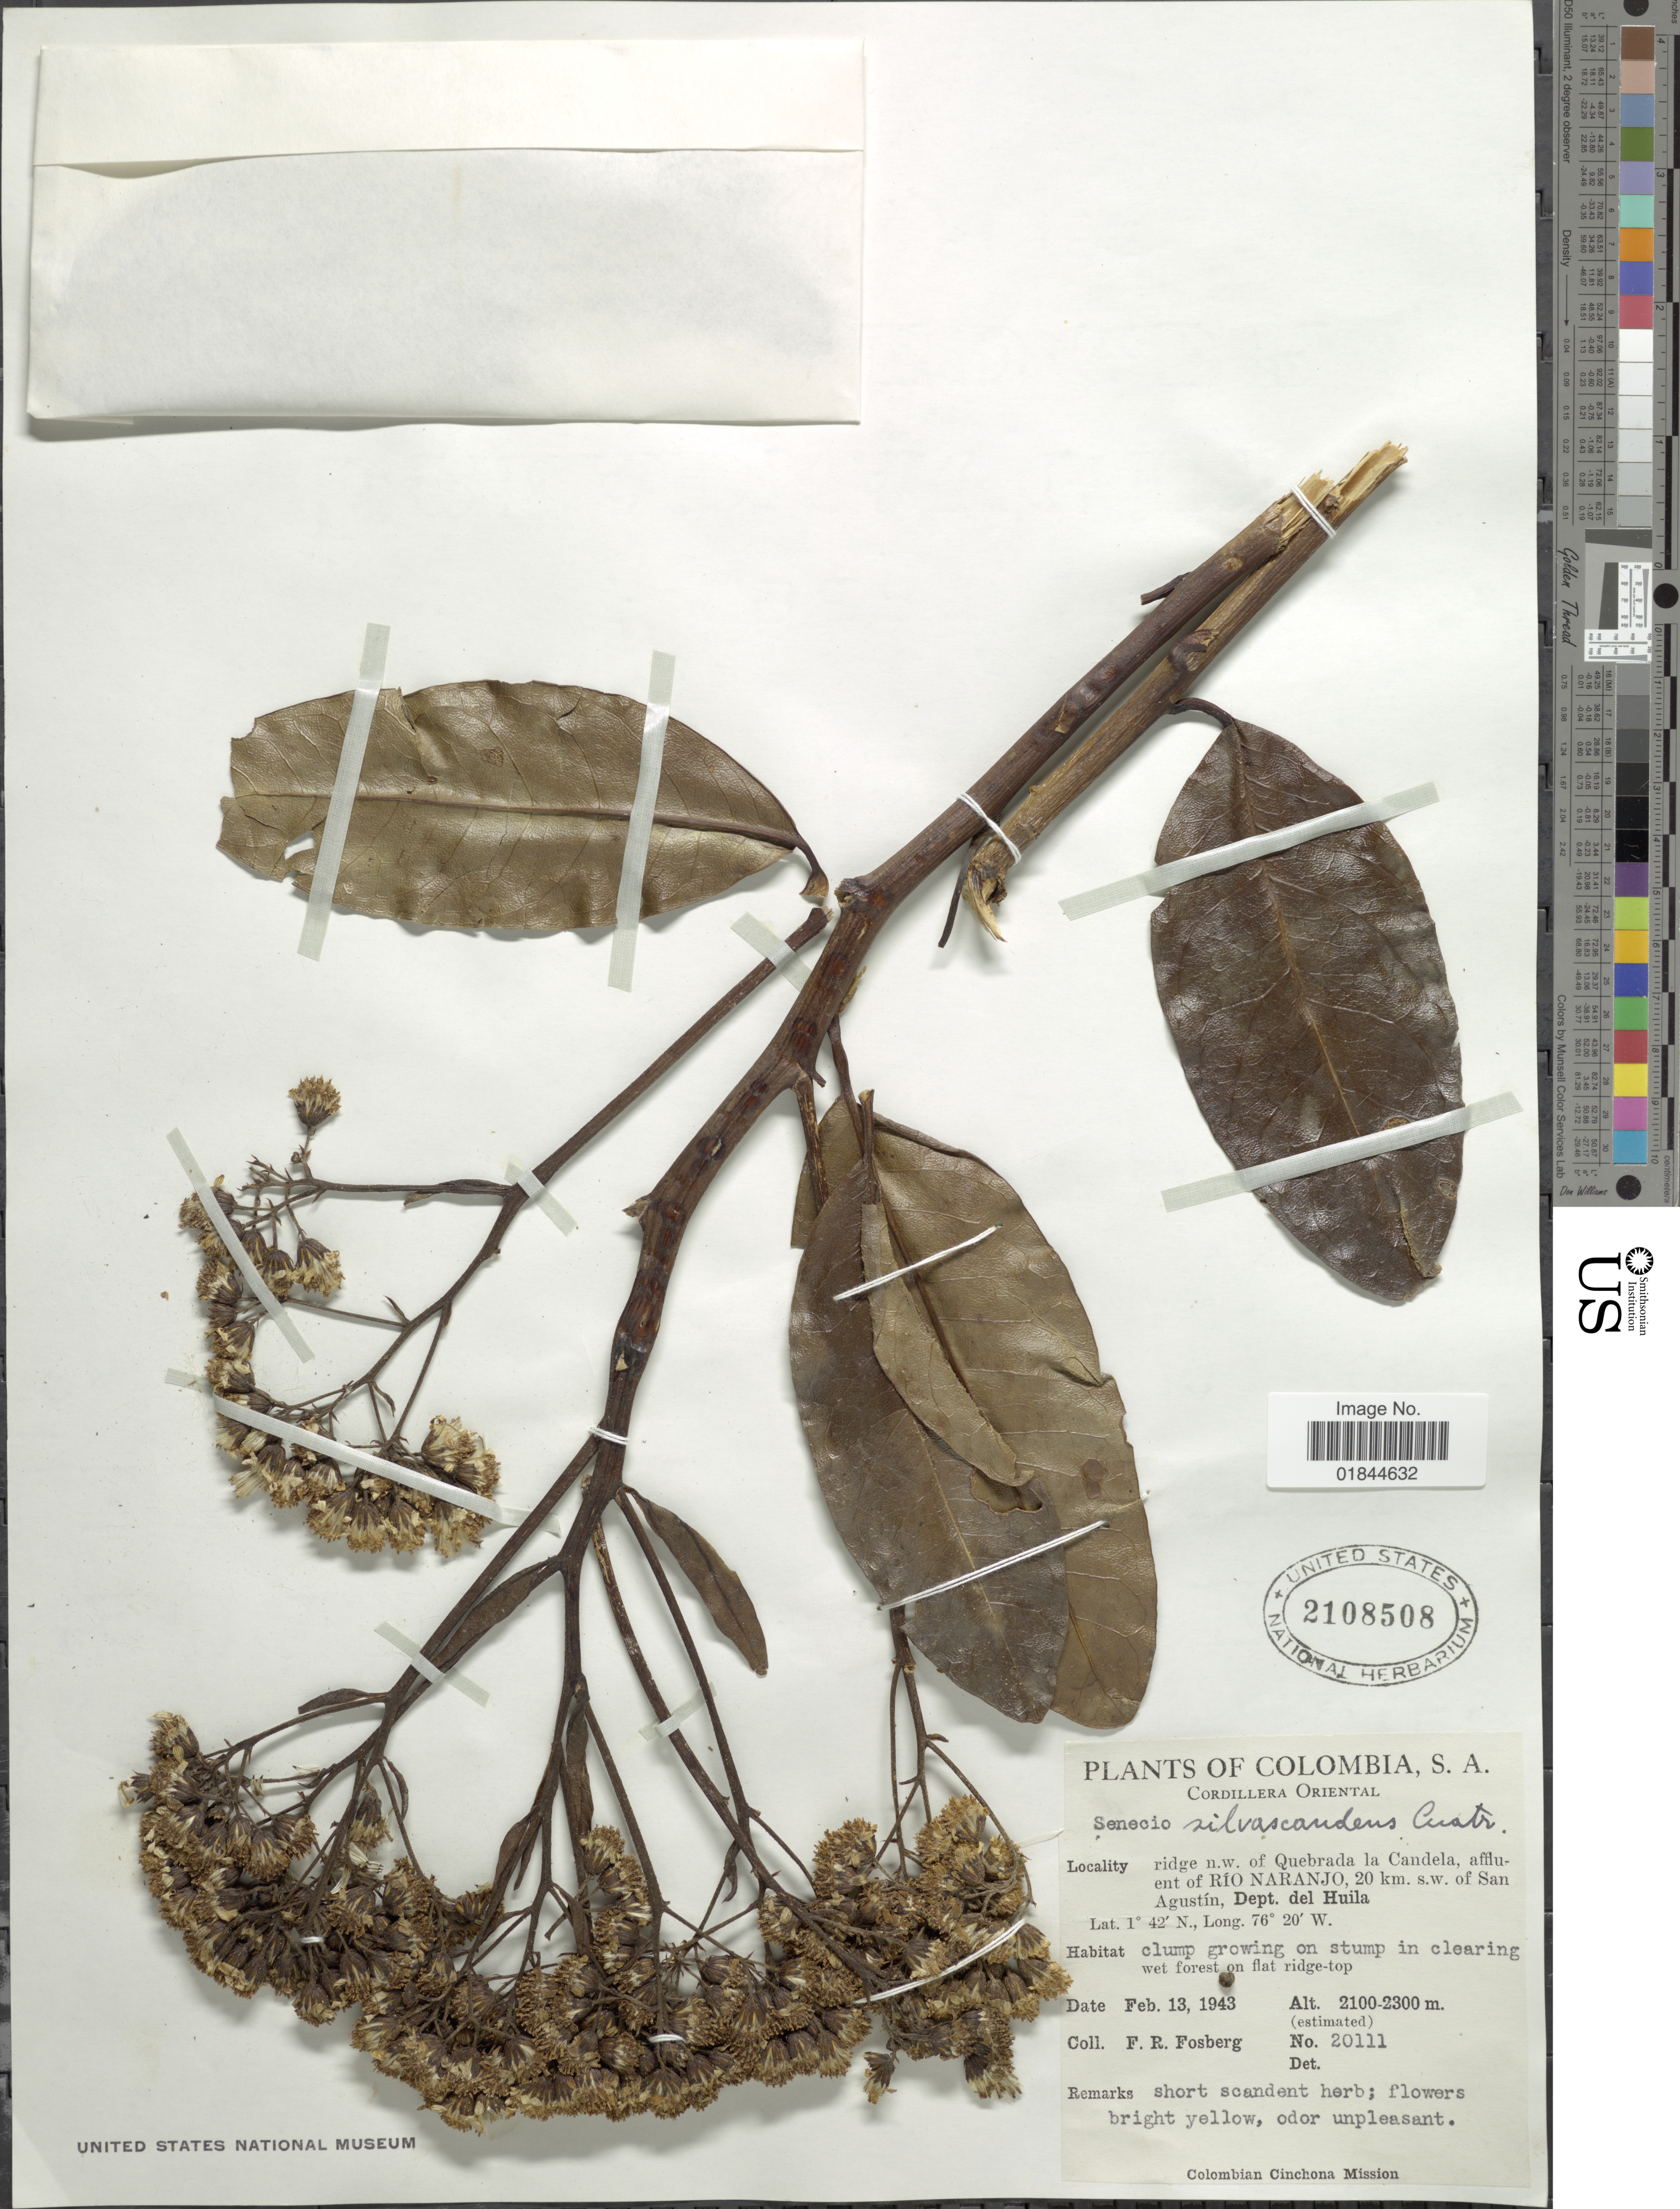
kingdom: Plantae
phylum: Tracheophyta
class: Magnoliopsida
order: Asterales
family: Asteraceae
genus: Pentacalia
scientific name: Pentacalia silvascandens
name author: (Cuatrec.) Cuatrec.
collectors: F. R. Fosberg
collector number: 20111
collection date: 1943-02-13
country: Colombia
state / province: Huila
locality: Cordillera Oriental, ridge n. w. of Quebrada la Candela, affluent of Rio Naranjo, 20 km. s. w. of San Augustin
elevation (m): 2100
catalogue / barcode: US 2108508